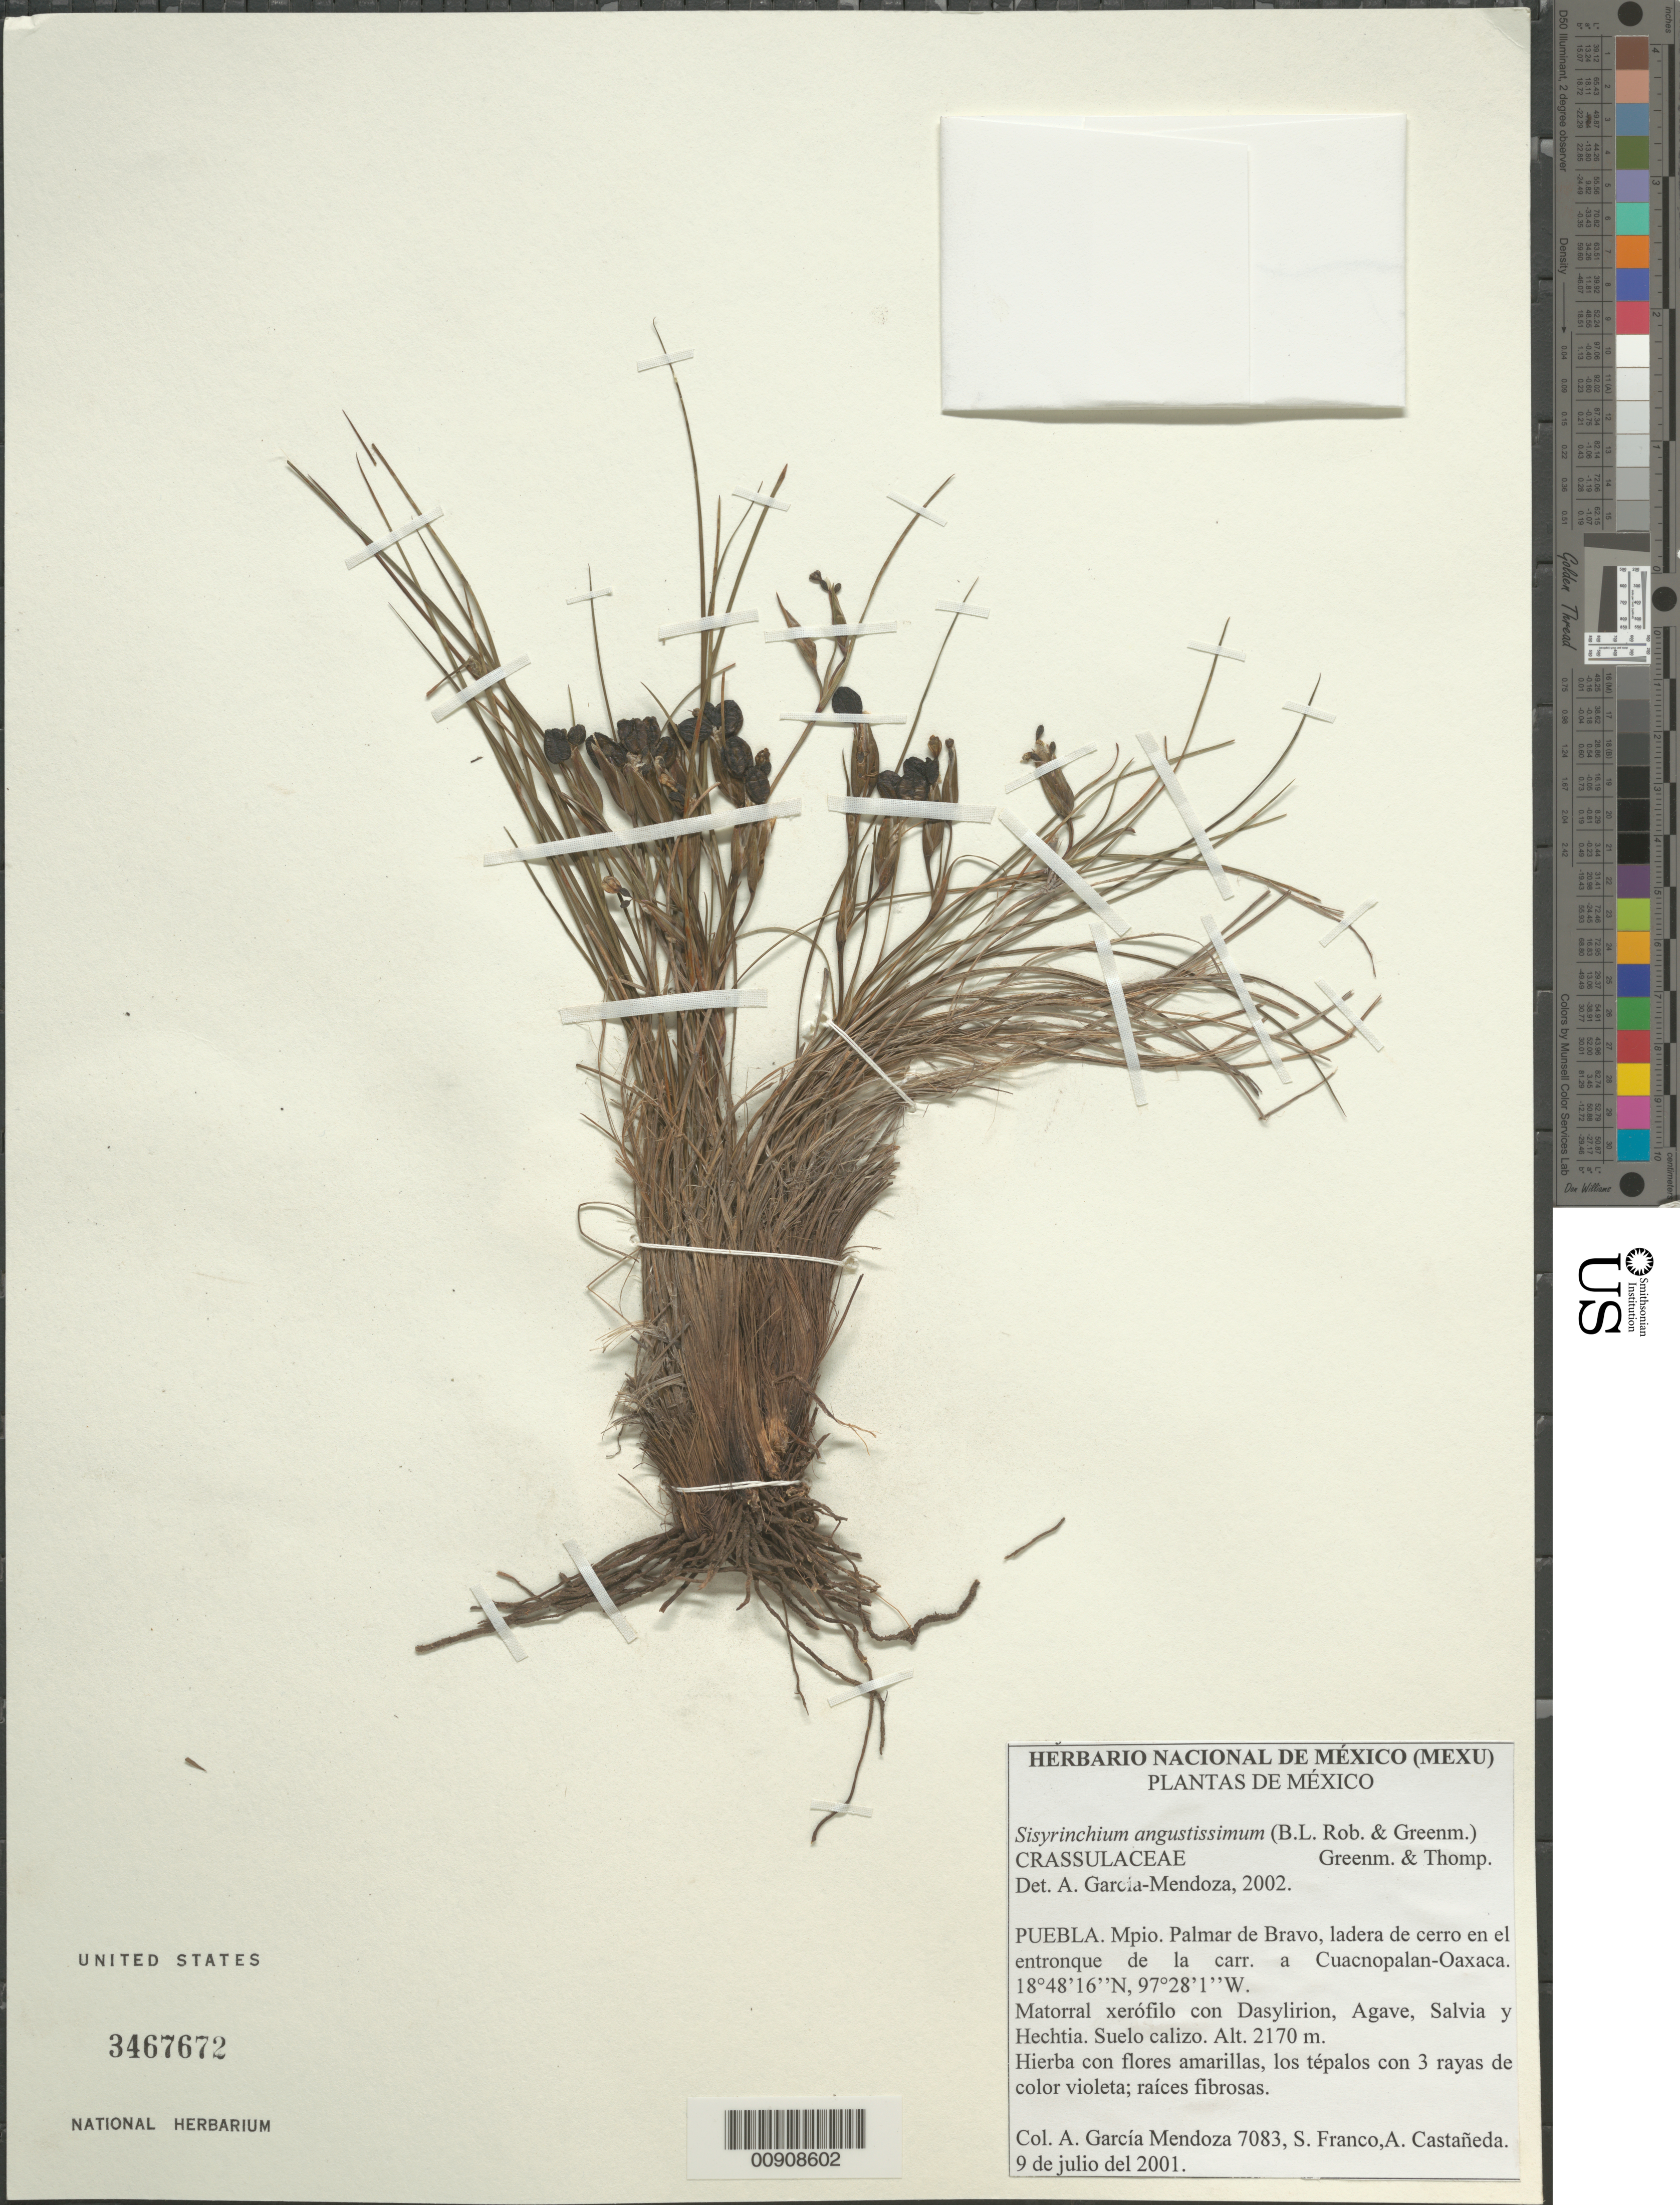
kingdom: Plantae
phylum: Tracheophyta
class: Liliopsida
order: Asparagales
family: Iridaceae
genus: Sisyrinchium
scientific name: Sisyrinchium angustissimum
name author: (B.L. Rob.) Greenm. & C.H. Thomps.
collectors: A. García-Mendoza, S. Franco & A. Castañeda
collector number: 7083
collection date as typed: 09 Jul 2001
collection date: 2001-07-09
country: Mexico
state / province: Puebla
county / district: Palmar de Bravo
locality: Puebla. Mpio. Palmar de Bravo, ladera de cerro en el entronque de la carr. A Cuacnopalan - Oaxaca.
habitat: Matorral xerófilo con Dasylirion, Agave, Salvia y Hechtia. Suelo calizo.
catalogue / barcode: US 3467672